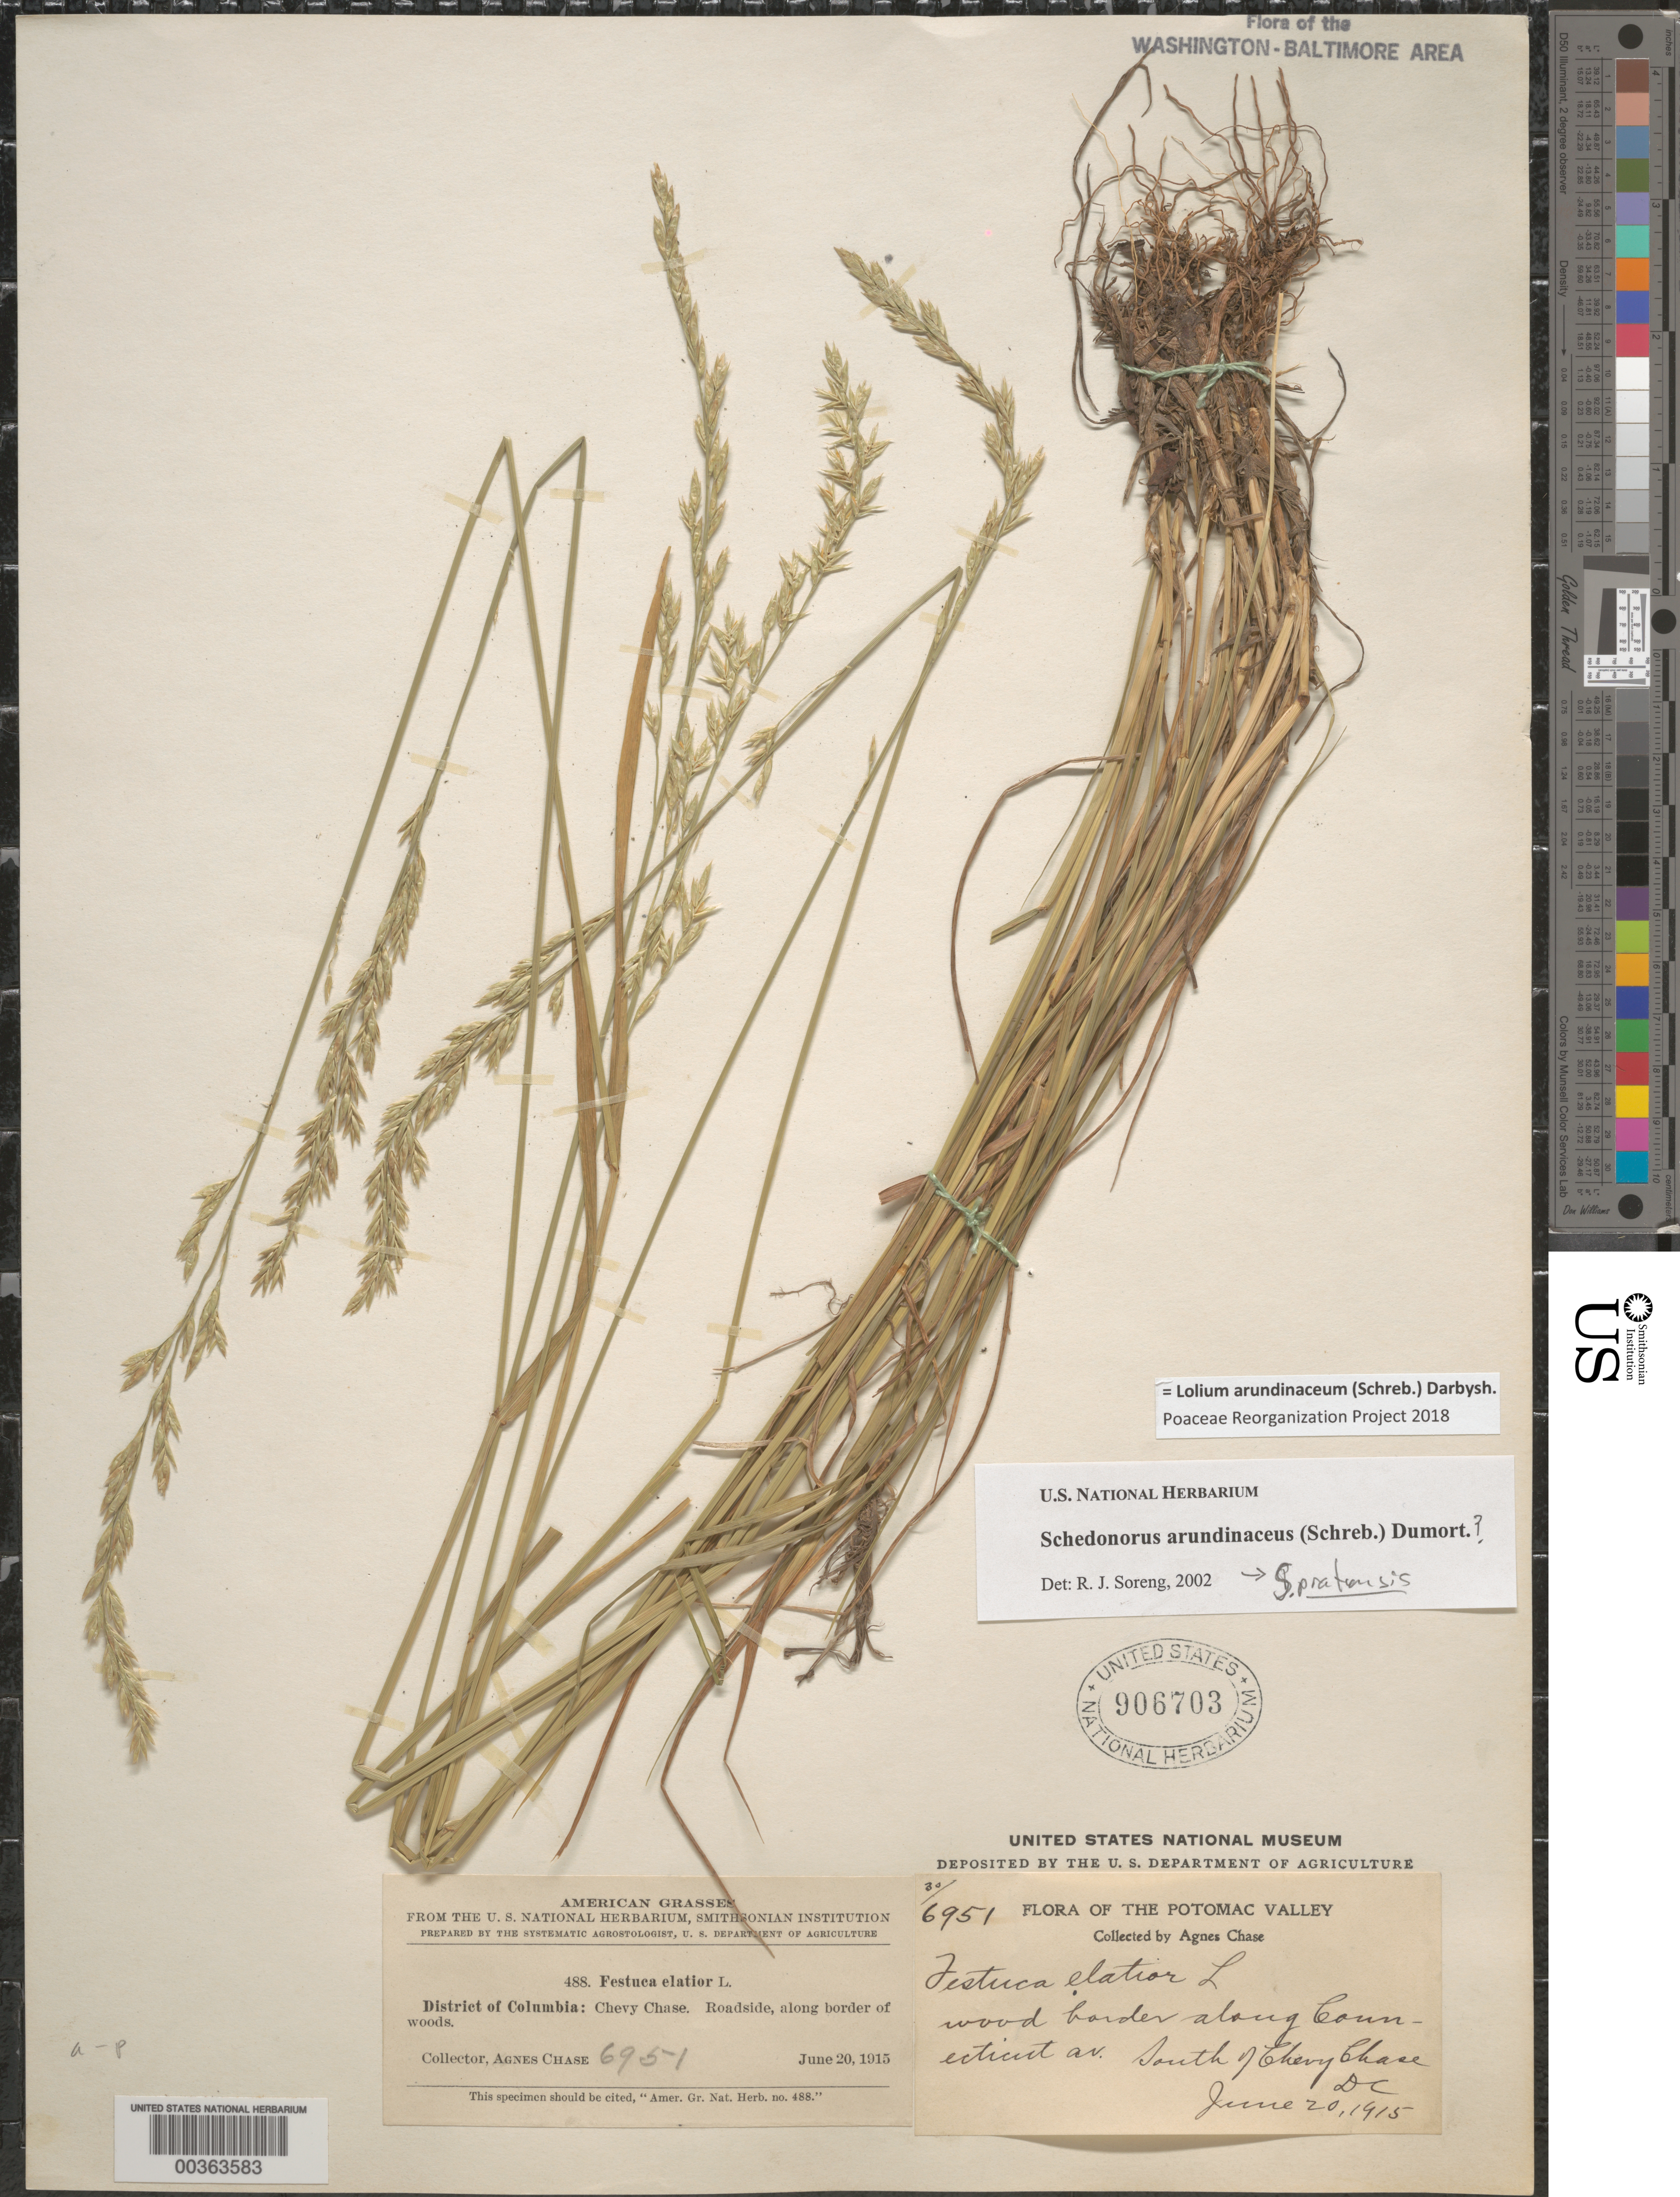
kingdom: Plantae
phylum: Tracheophyta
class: Liliopsida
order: Poales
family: Poaceae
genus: Lolium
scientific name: Lolium arundinaceum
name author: (Schreb.) Darbysh.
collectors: A. Chase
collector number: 488 / 6951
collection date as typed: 20 Jun 1915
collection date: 1915-06-20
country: United States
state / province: District of Columbia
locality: Chevy Chase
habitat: Roadside, along border of woods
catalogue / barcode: US 906703